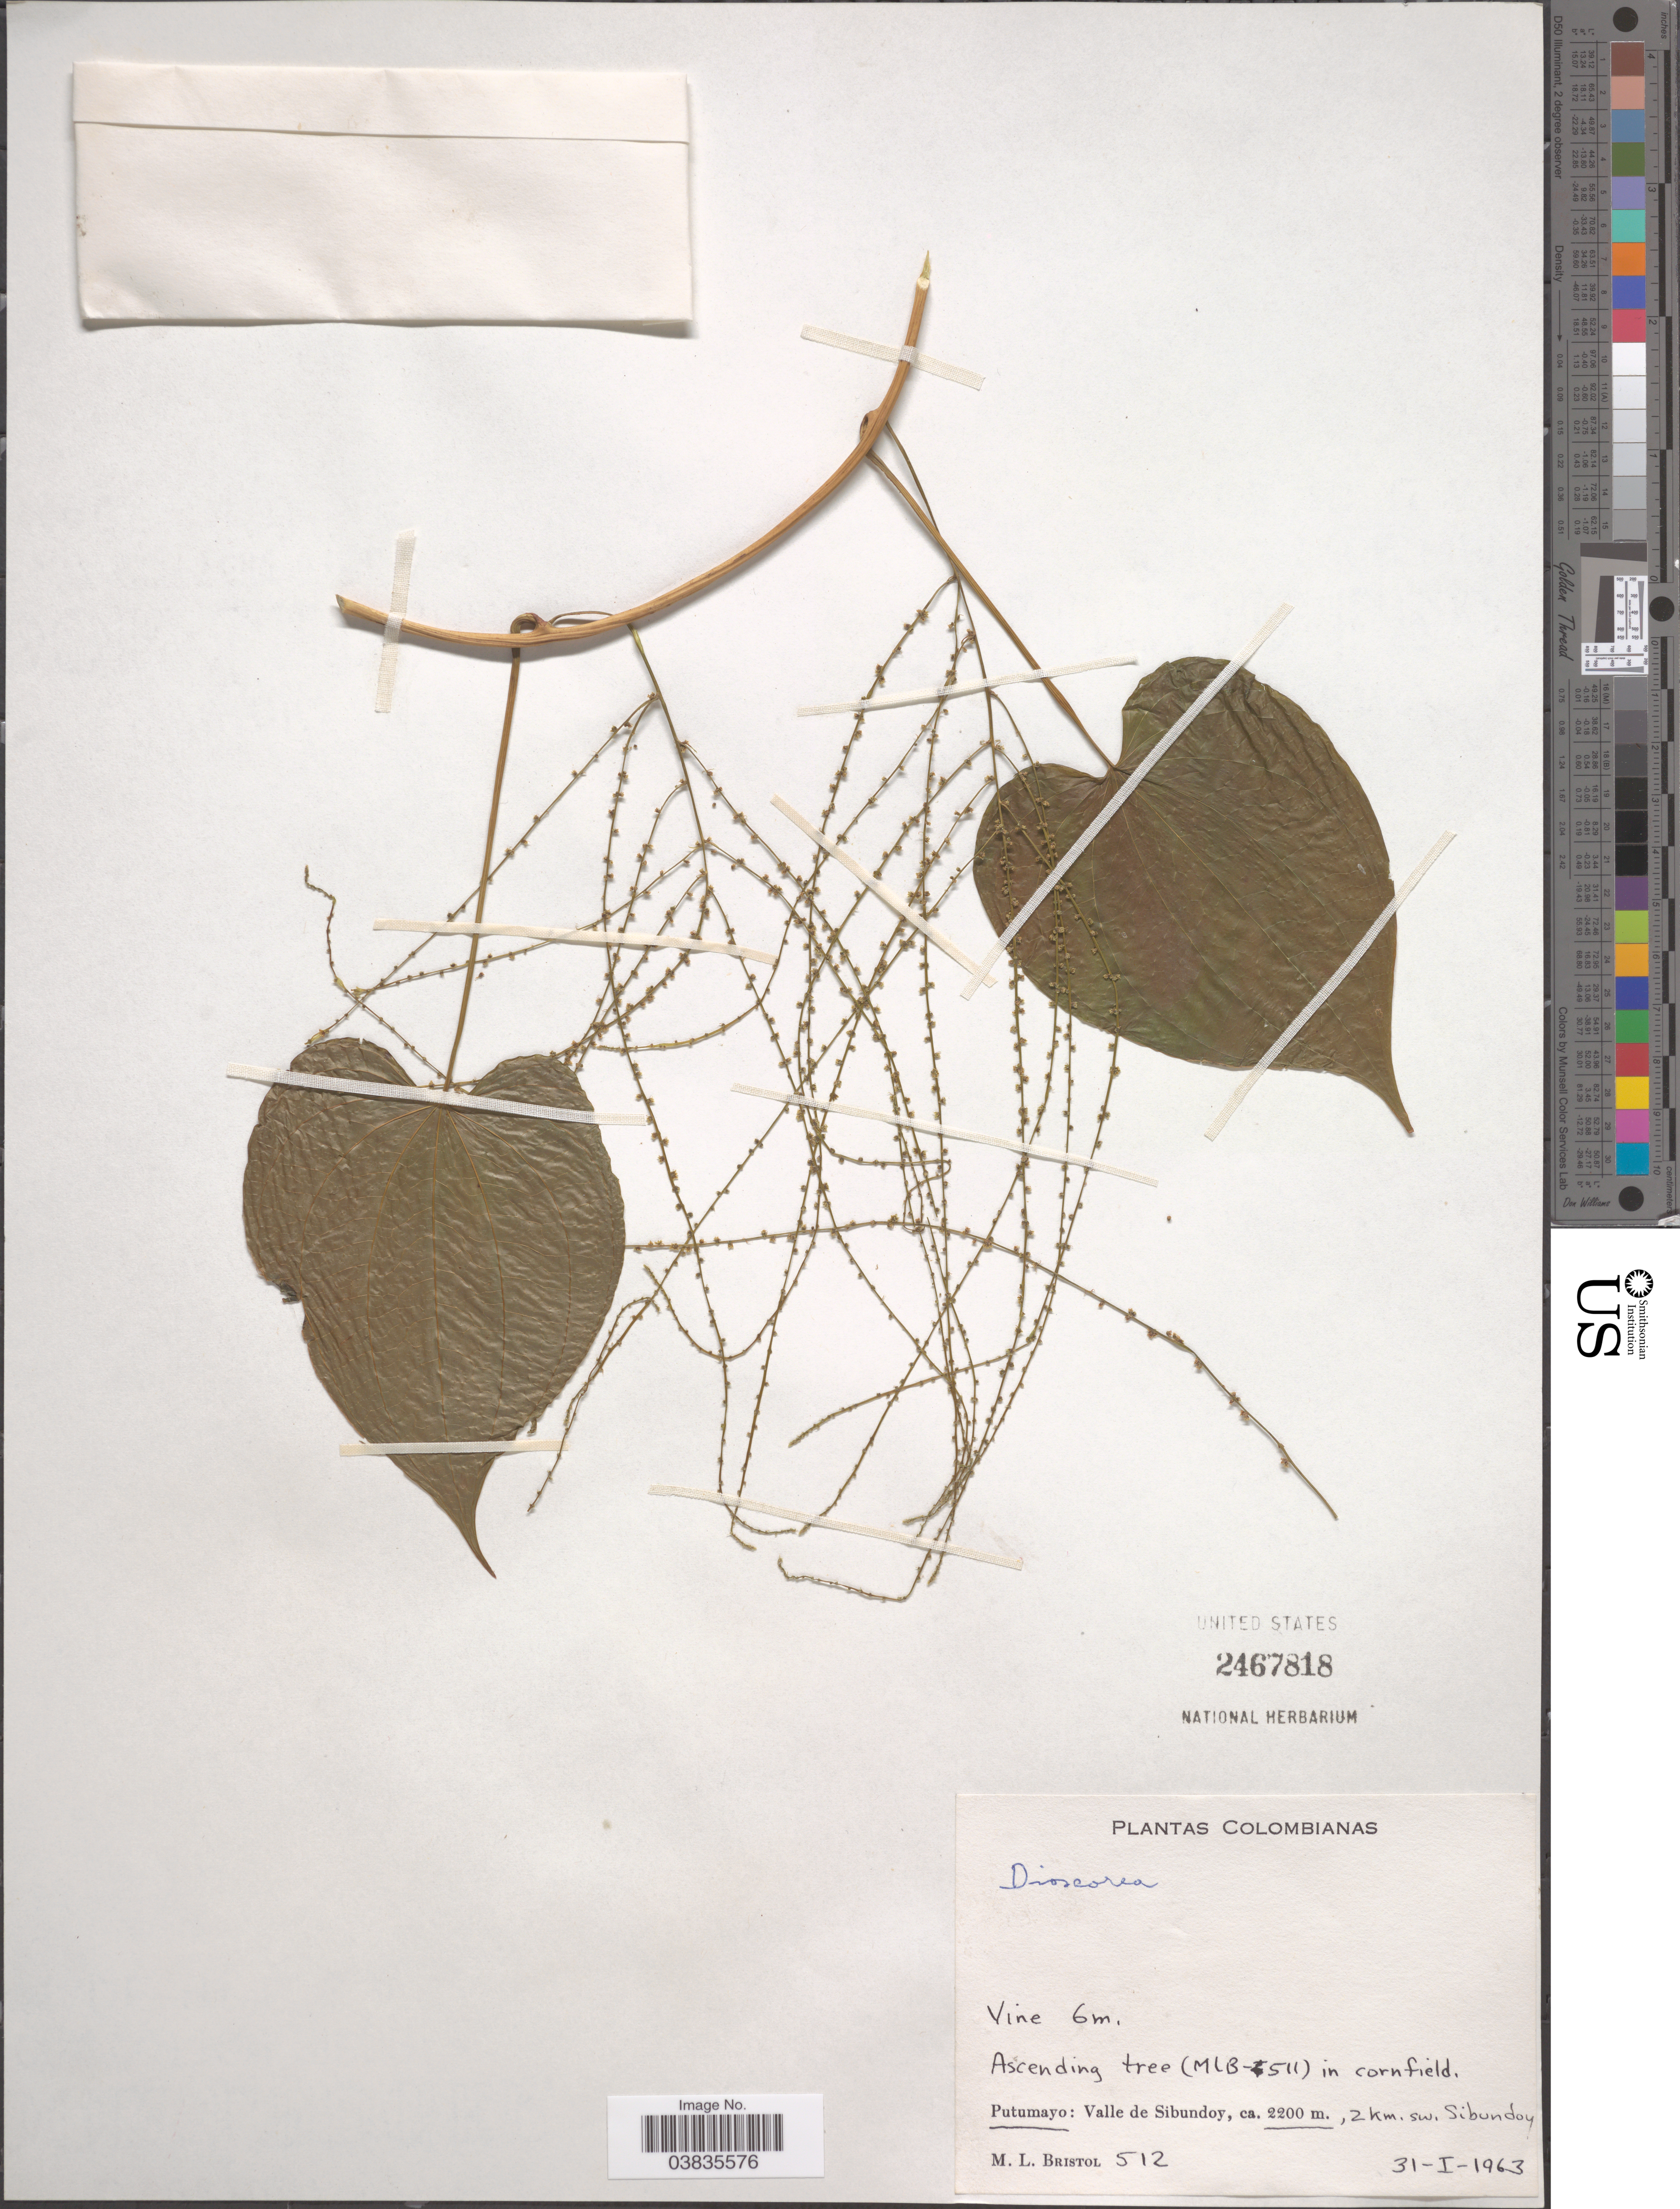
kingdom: Plantae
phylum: Tracheophyta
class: Liliopsida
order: Dioscoreales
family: Dioscoreaceae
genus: Dioscorea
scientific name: Dioscorea sp.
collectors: M. L. Bristol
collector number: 512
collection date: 1963-01-31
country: Colombia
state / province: Putumayo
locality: Valle de Sibundoy, 2 Km. sw. Sibundoy.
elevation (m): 2200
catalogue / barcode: US 2467818